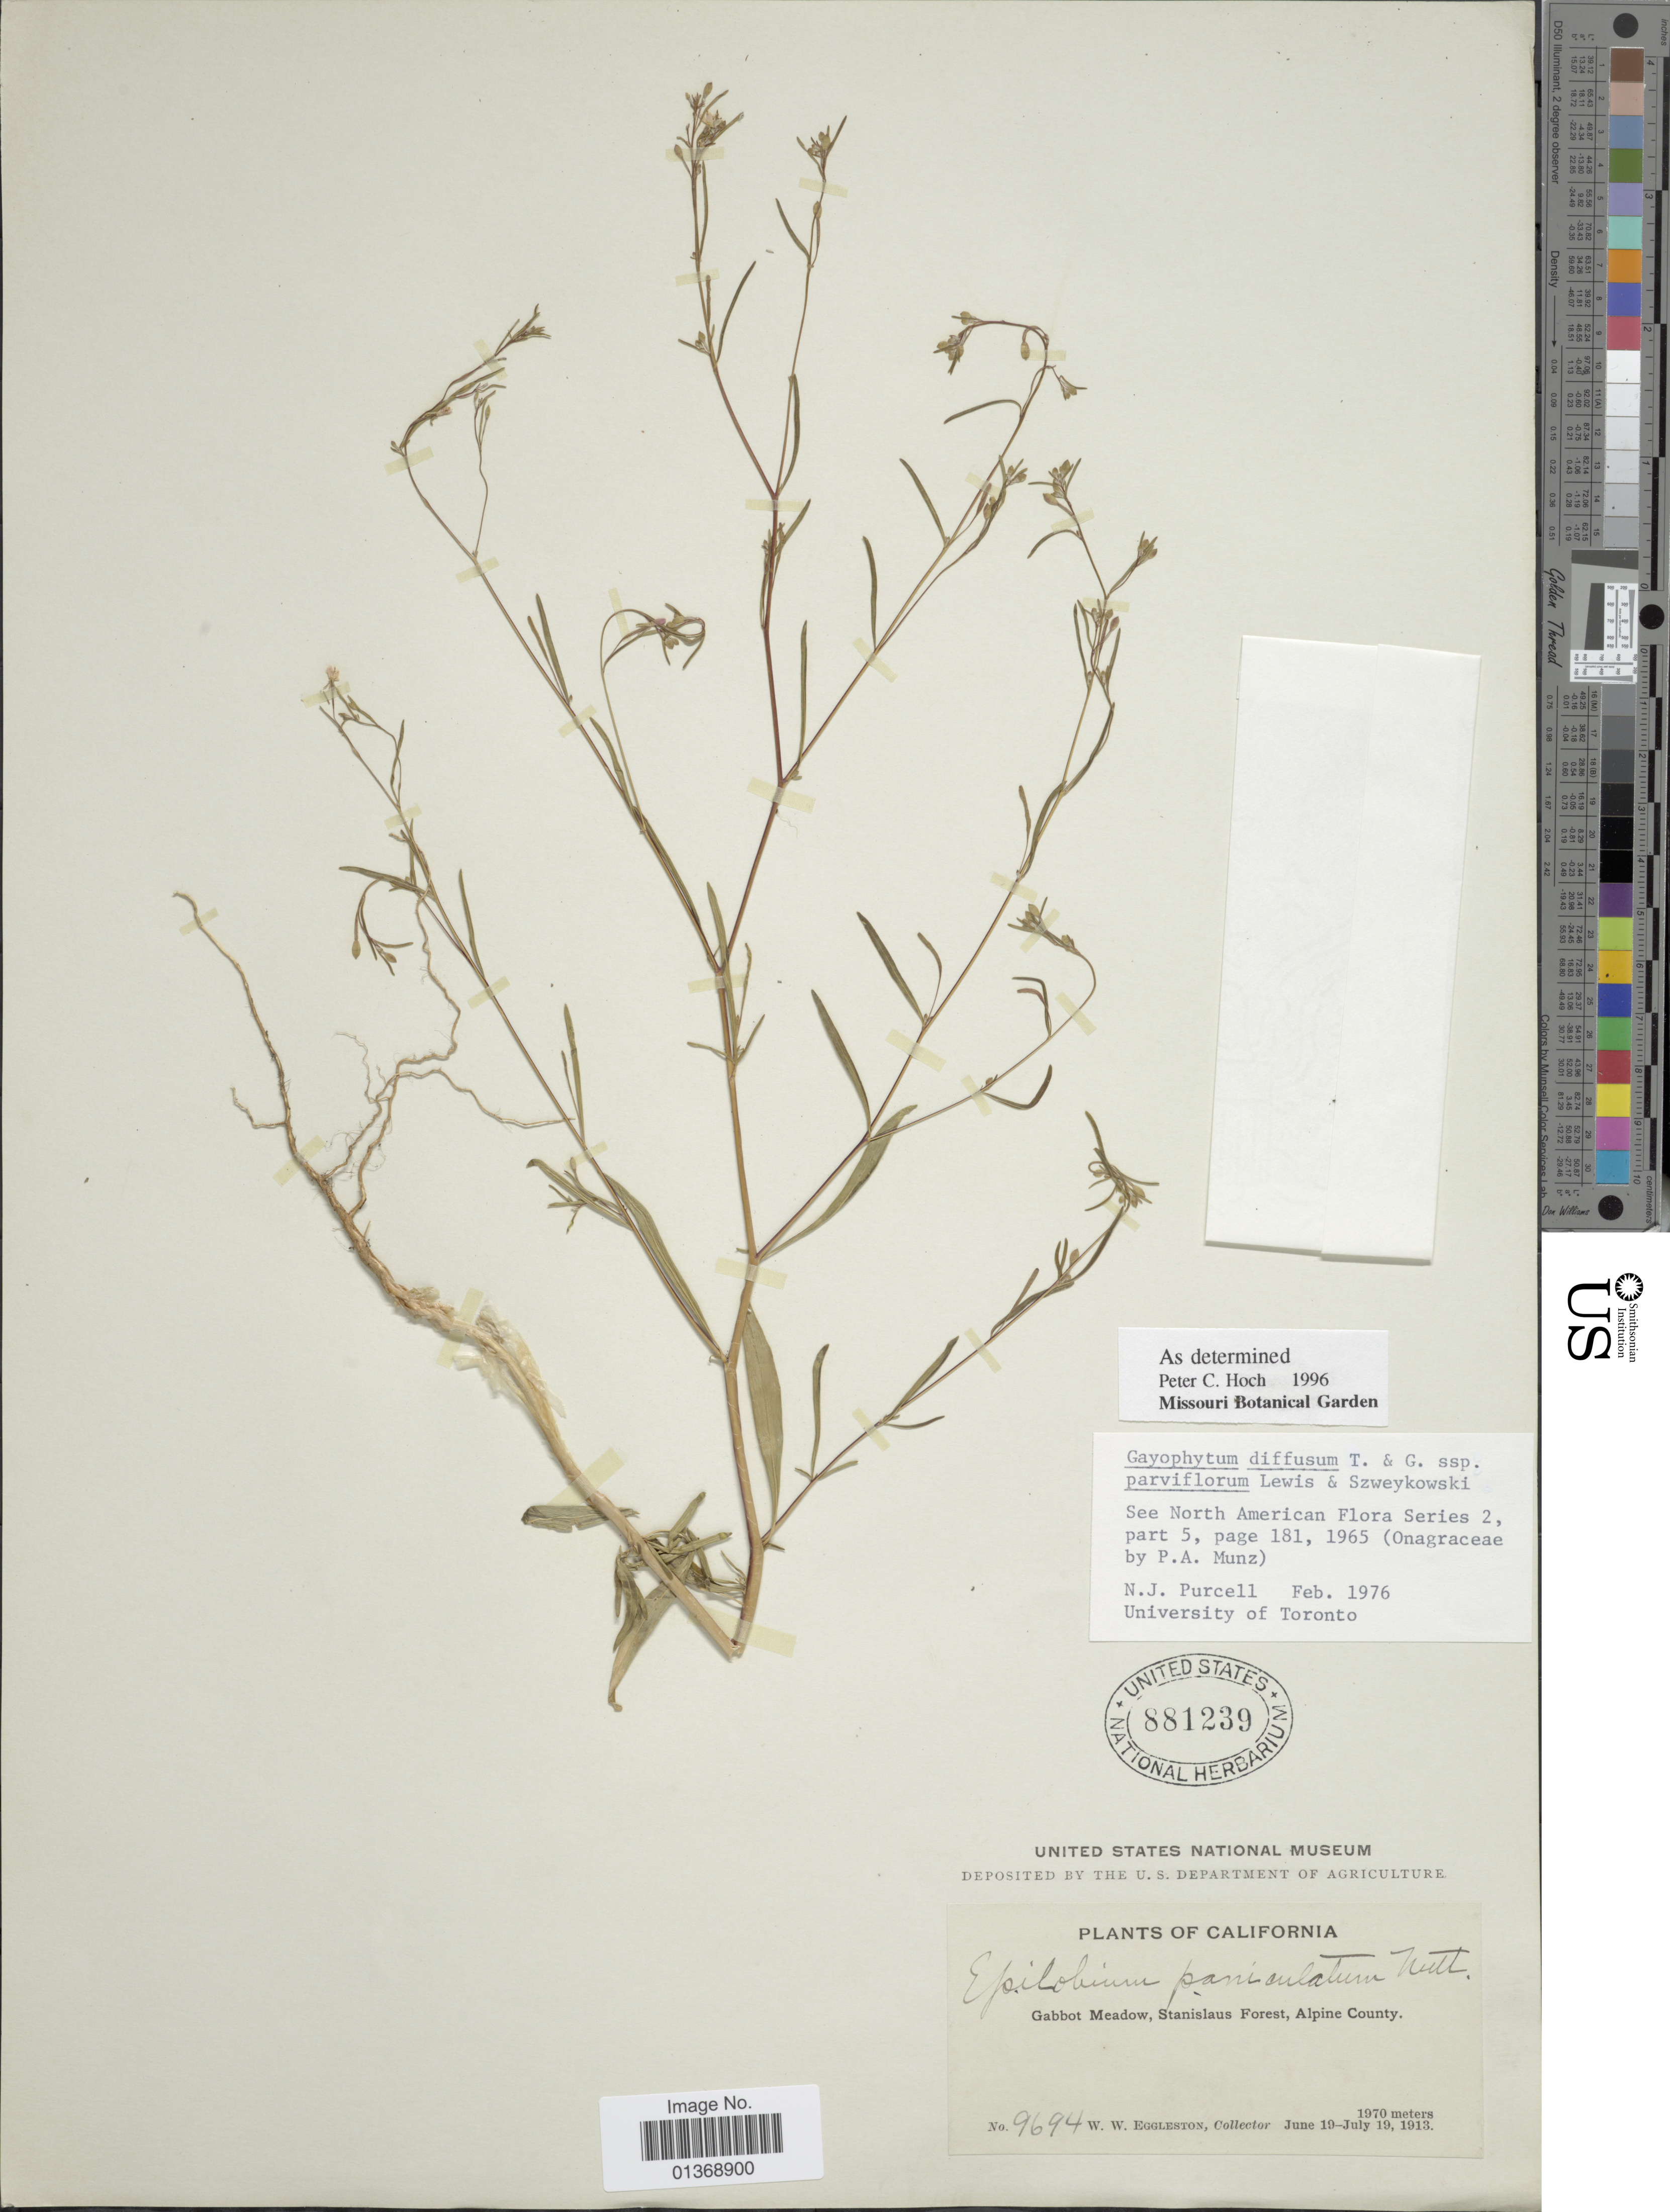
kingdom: Plantae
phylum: Tracheophyta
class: Magnoliopsida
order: Myrtales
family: Onagraceae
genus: Gayophytum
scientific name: Gayophytum diffusum subsp. parviflorum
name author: F. H. Lewis & Szweyk.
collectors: W. W. Eggleston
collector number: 9694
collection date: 1913-06-19/1913-07-19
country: United States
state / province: California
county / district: Alpine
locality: Gabbot Meadow, Satnislaus Forest, Alpine County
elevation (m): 1970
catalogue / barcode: US 881239